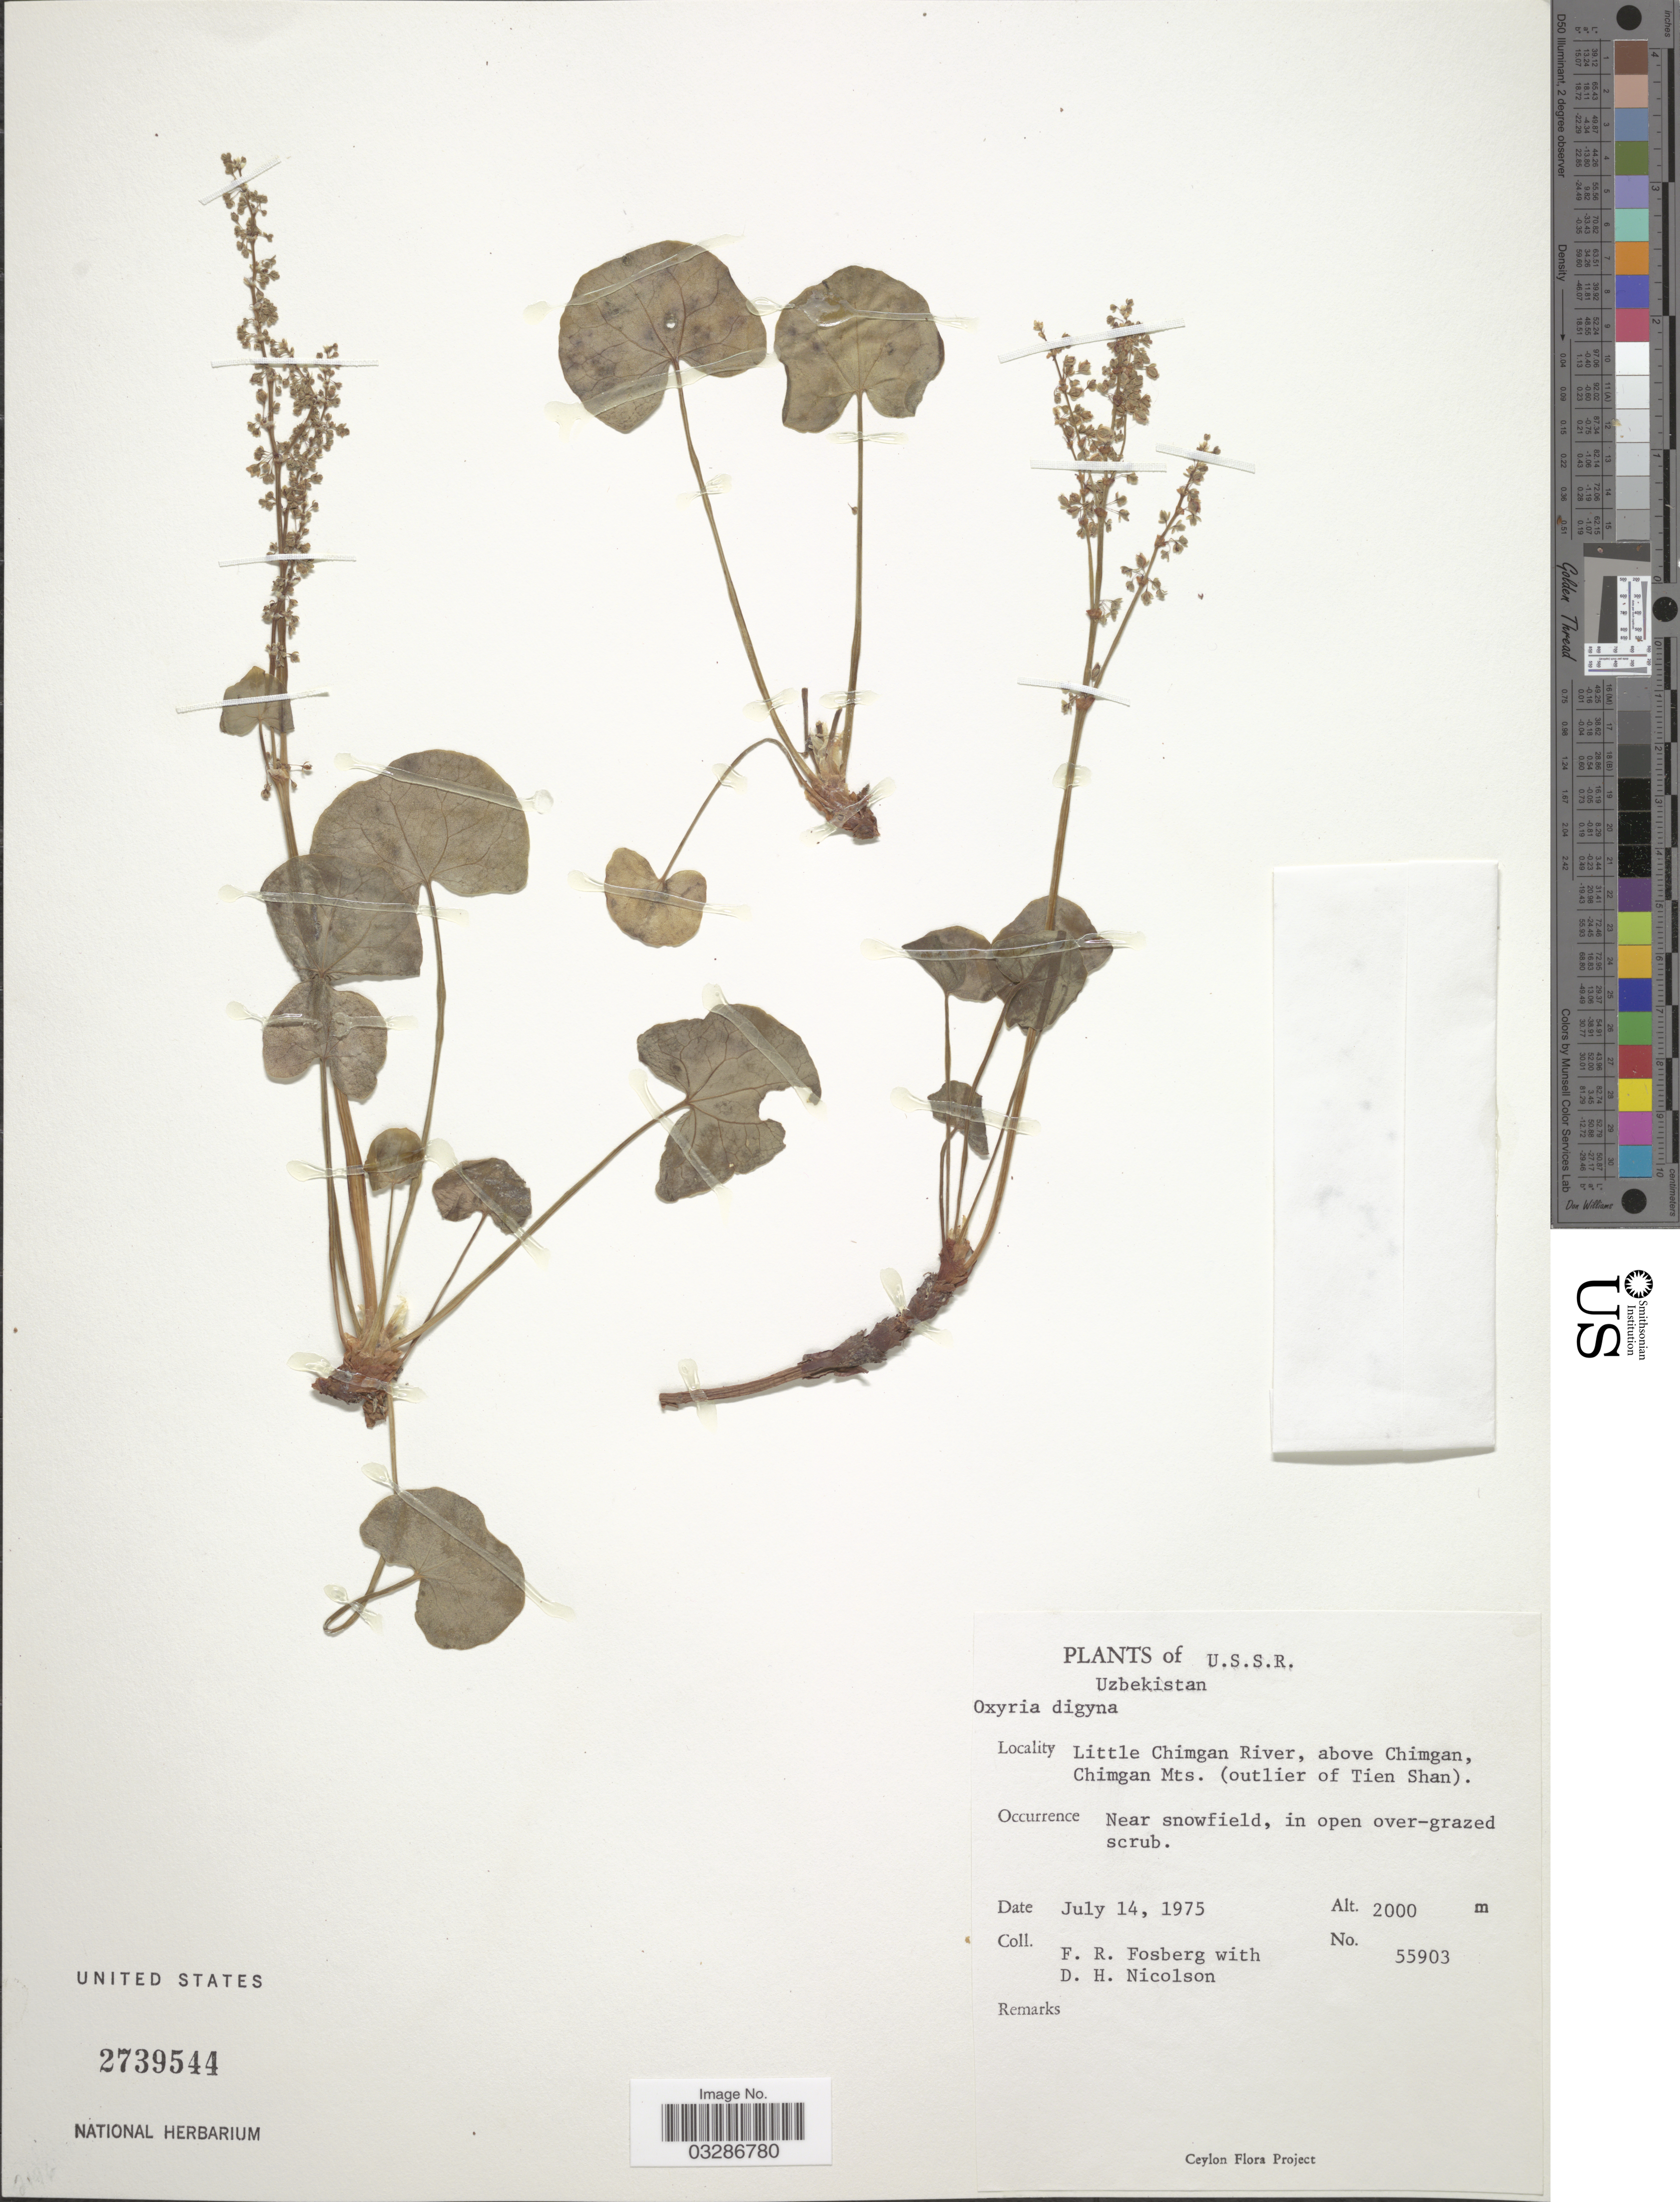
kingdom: Plantae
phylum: Tracheophyta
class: Magnoliopsida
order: Caryophyllales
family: Polygonaceae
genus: Oxyria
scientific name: Oxyria digyna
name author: (L.) Hill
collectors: F. R. Fosberg & D. H. Nicolson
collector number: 55903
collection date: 1975-07-14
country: Uzbekistan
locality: U.S.S.R. Little Chimgan River, above Chimgan, Chimgan Mts. (outlier of Tien Shan).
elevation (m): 2000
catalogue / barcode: US 2739544